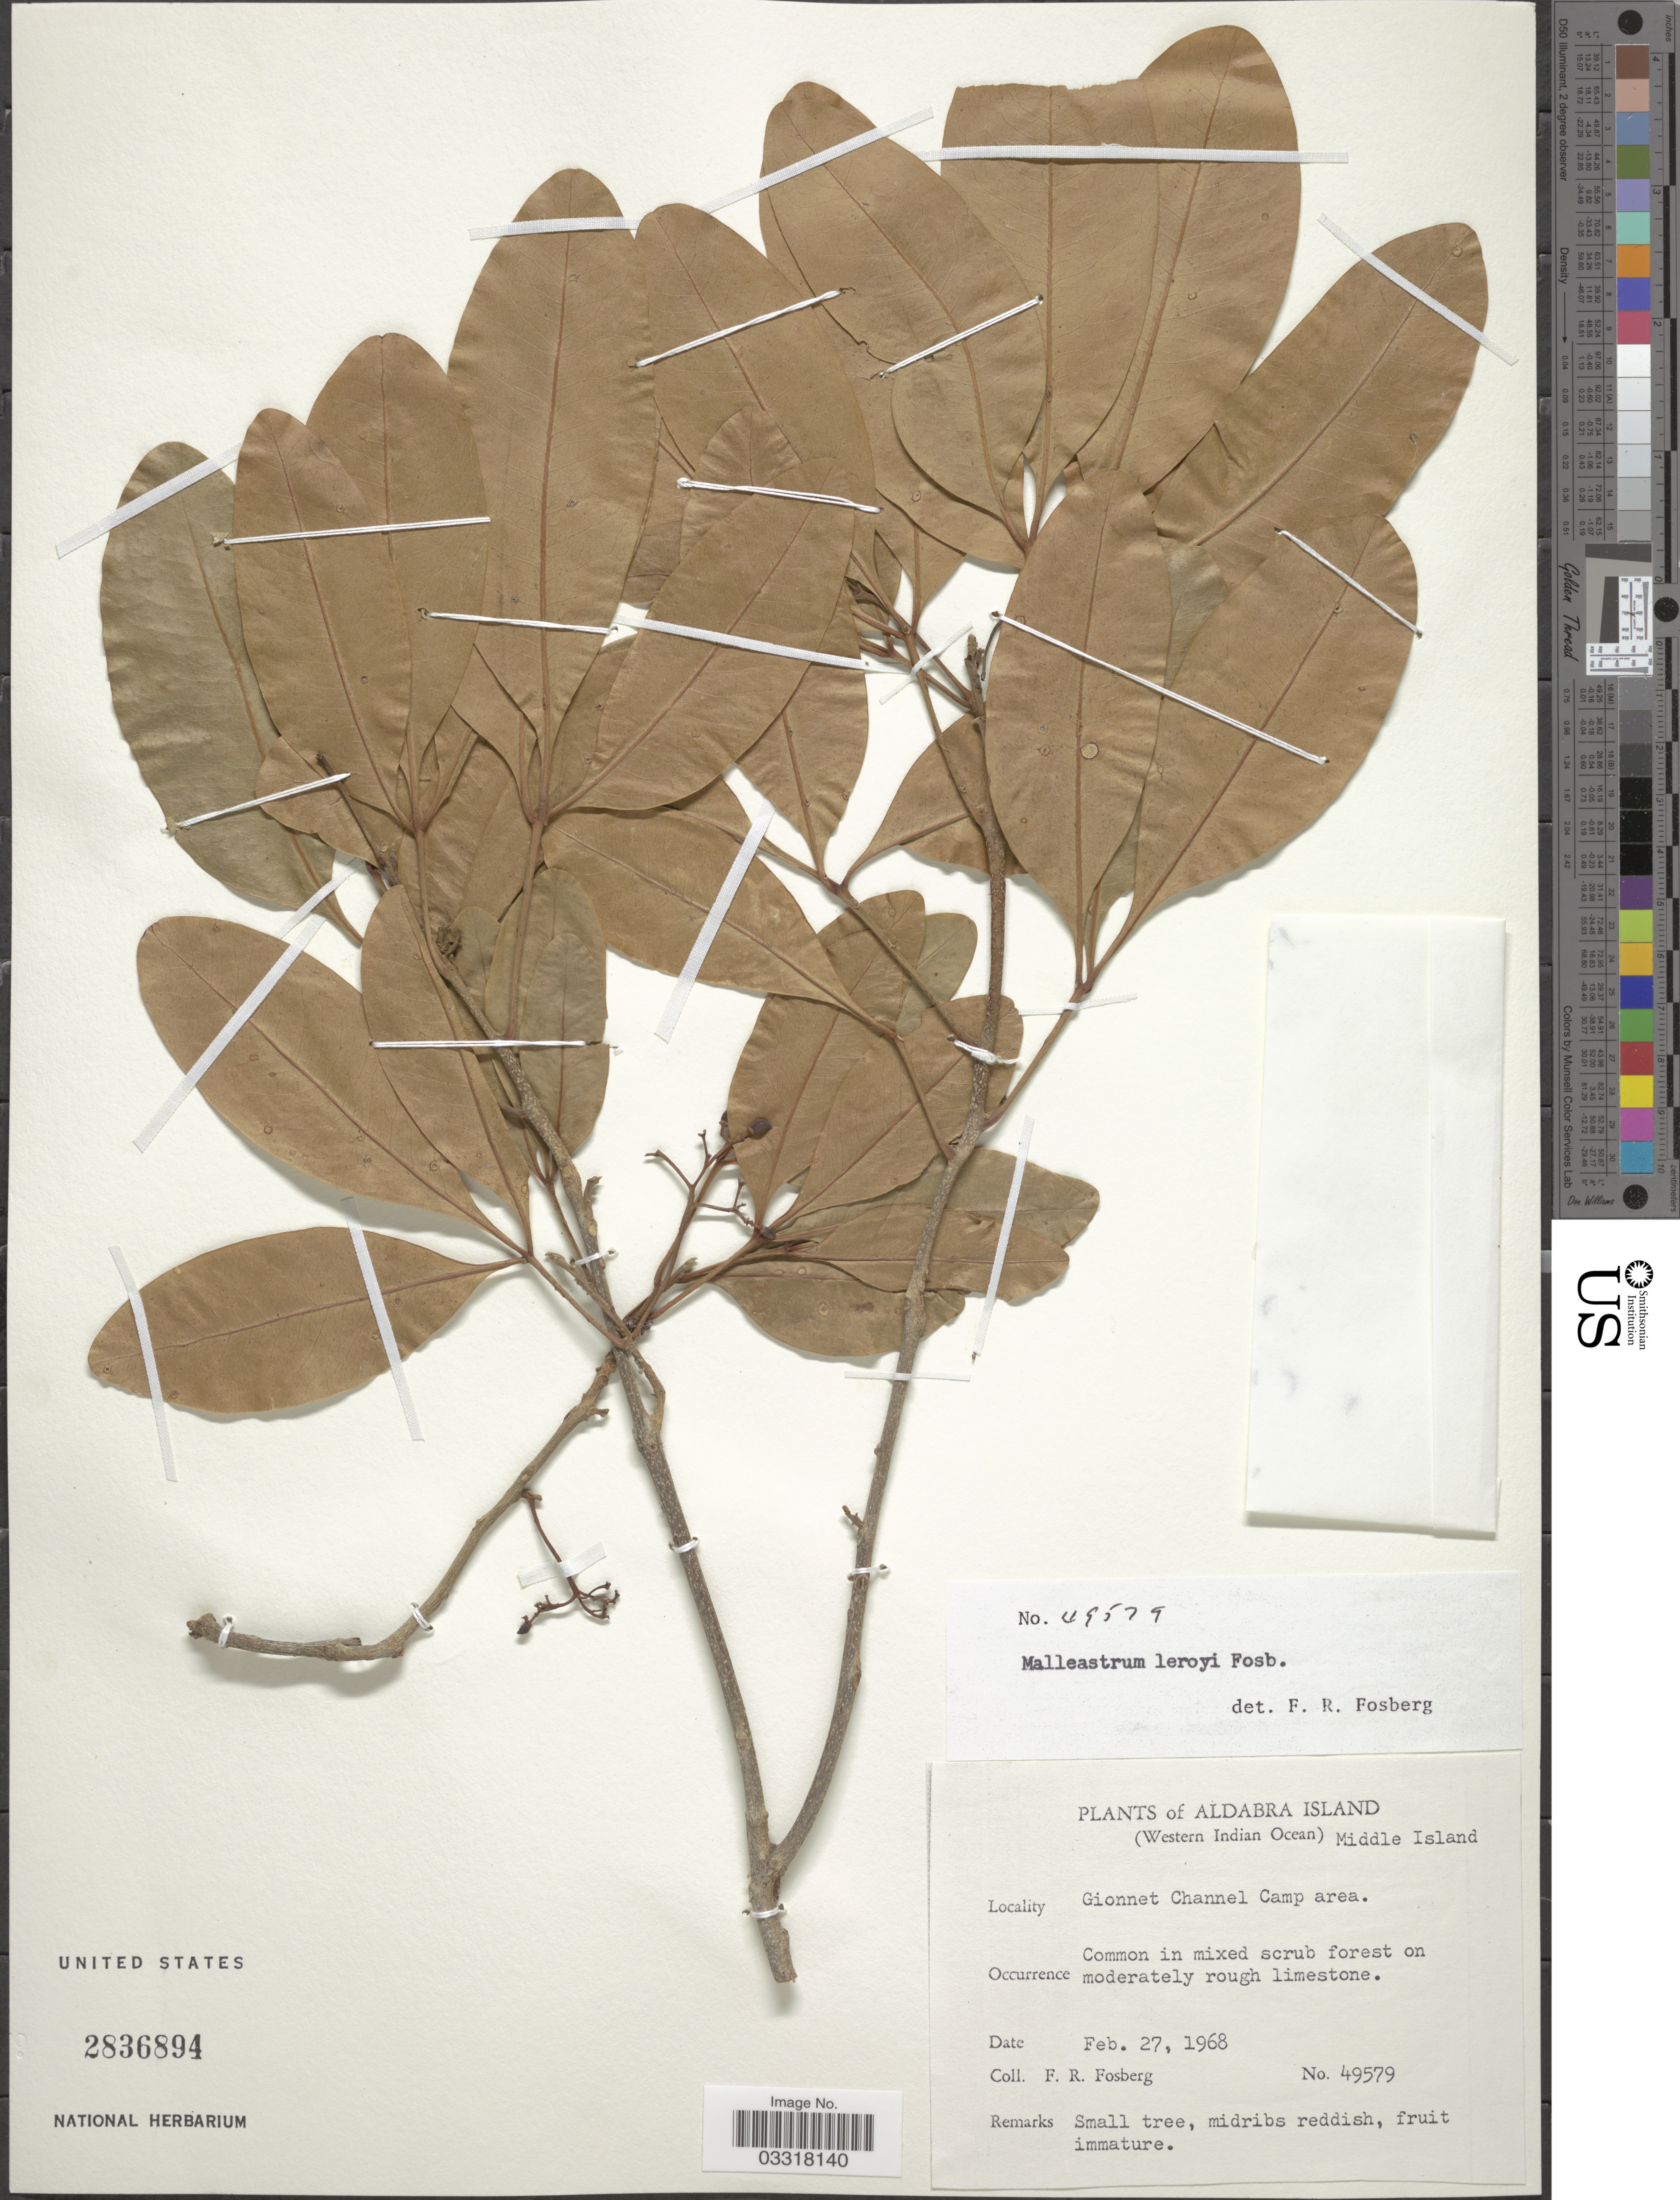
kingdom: Plantae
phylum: Tracheophyta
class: Magnoliopsida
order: Sapindales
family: Meliaceae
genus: Malleastrum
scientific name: Malleastrum leroyi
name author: Fosberg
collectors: F. R. Fosberg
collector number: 49579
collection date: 1968-02-27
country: Seychelles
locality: Aldabra Island (Western Indian Ocean) Middle Island. Gionnet Channel Camp area.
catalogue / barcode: US 2836894